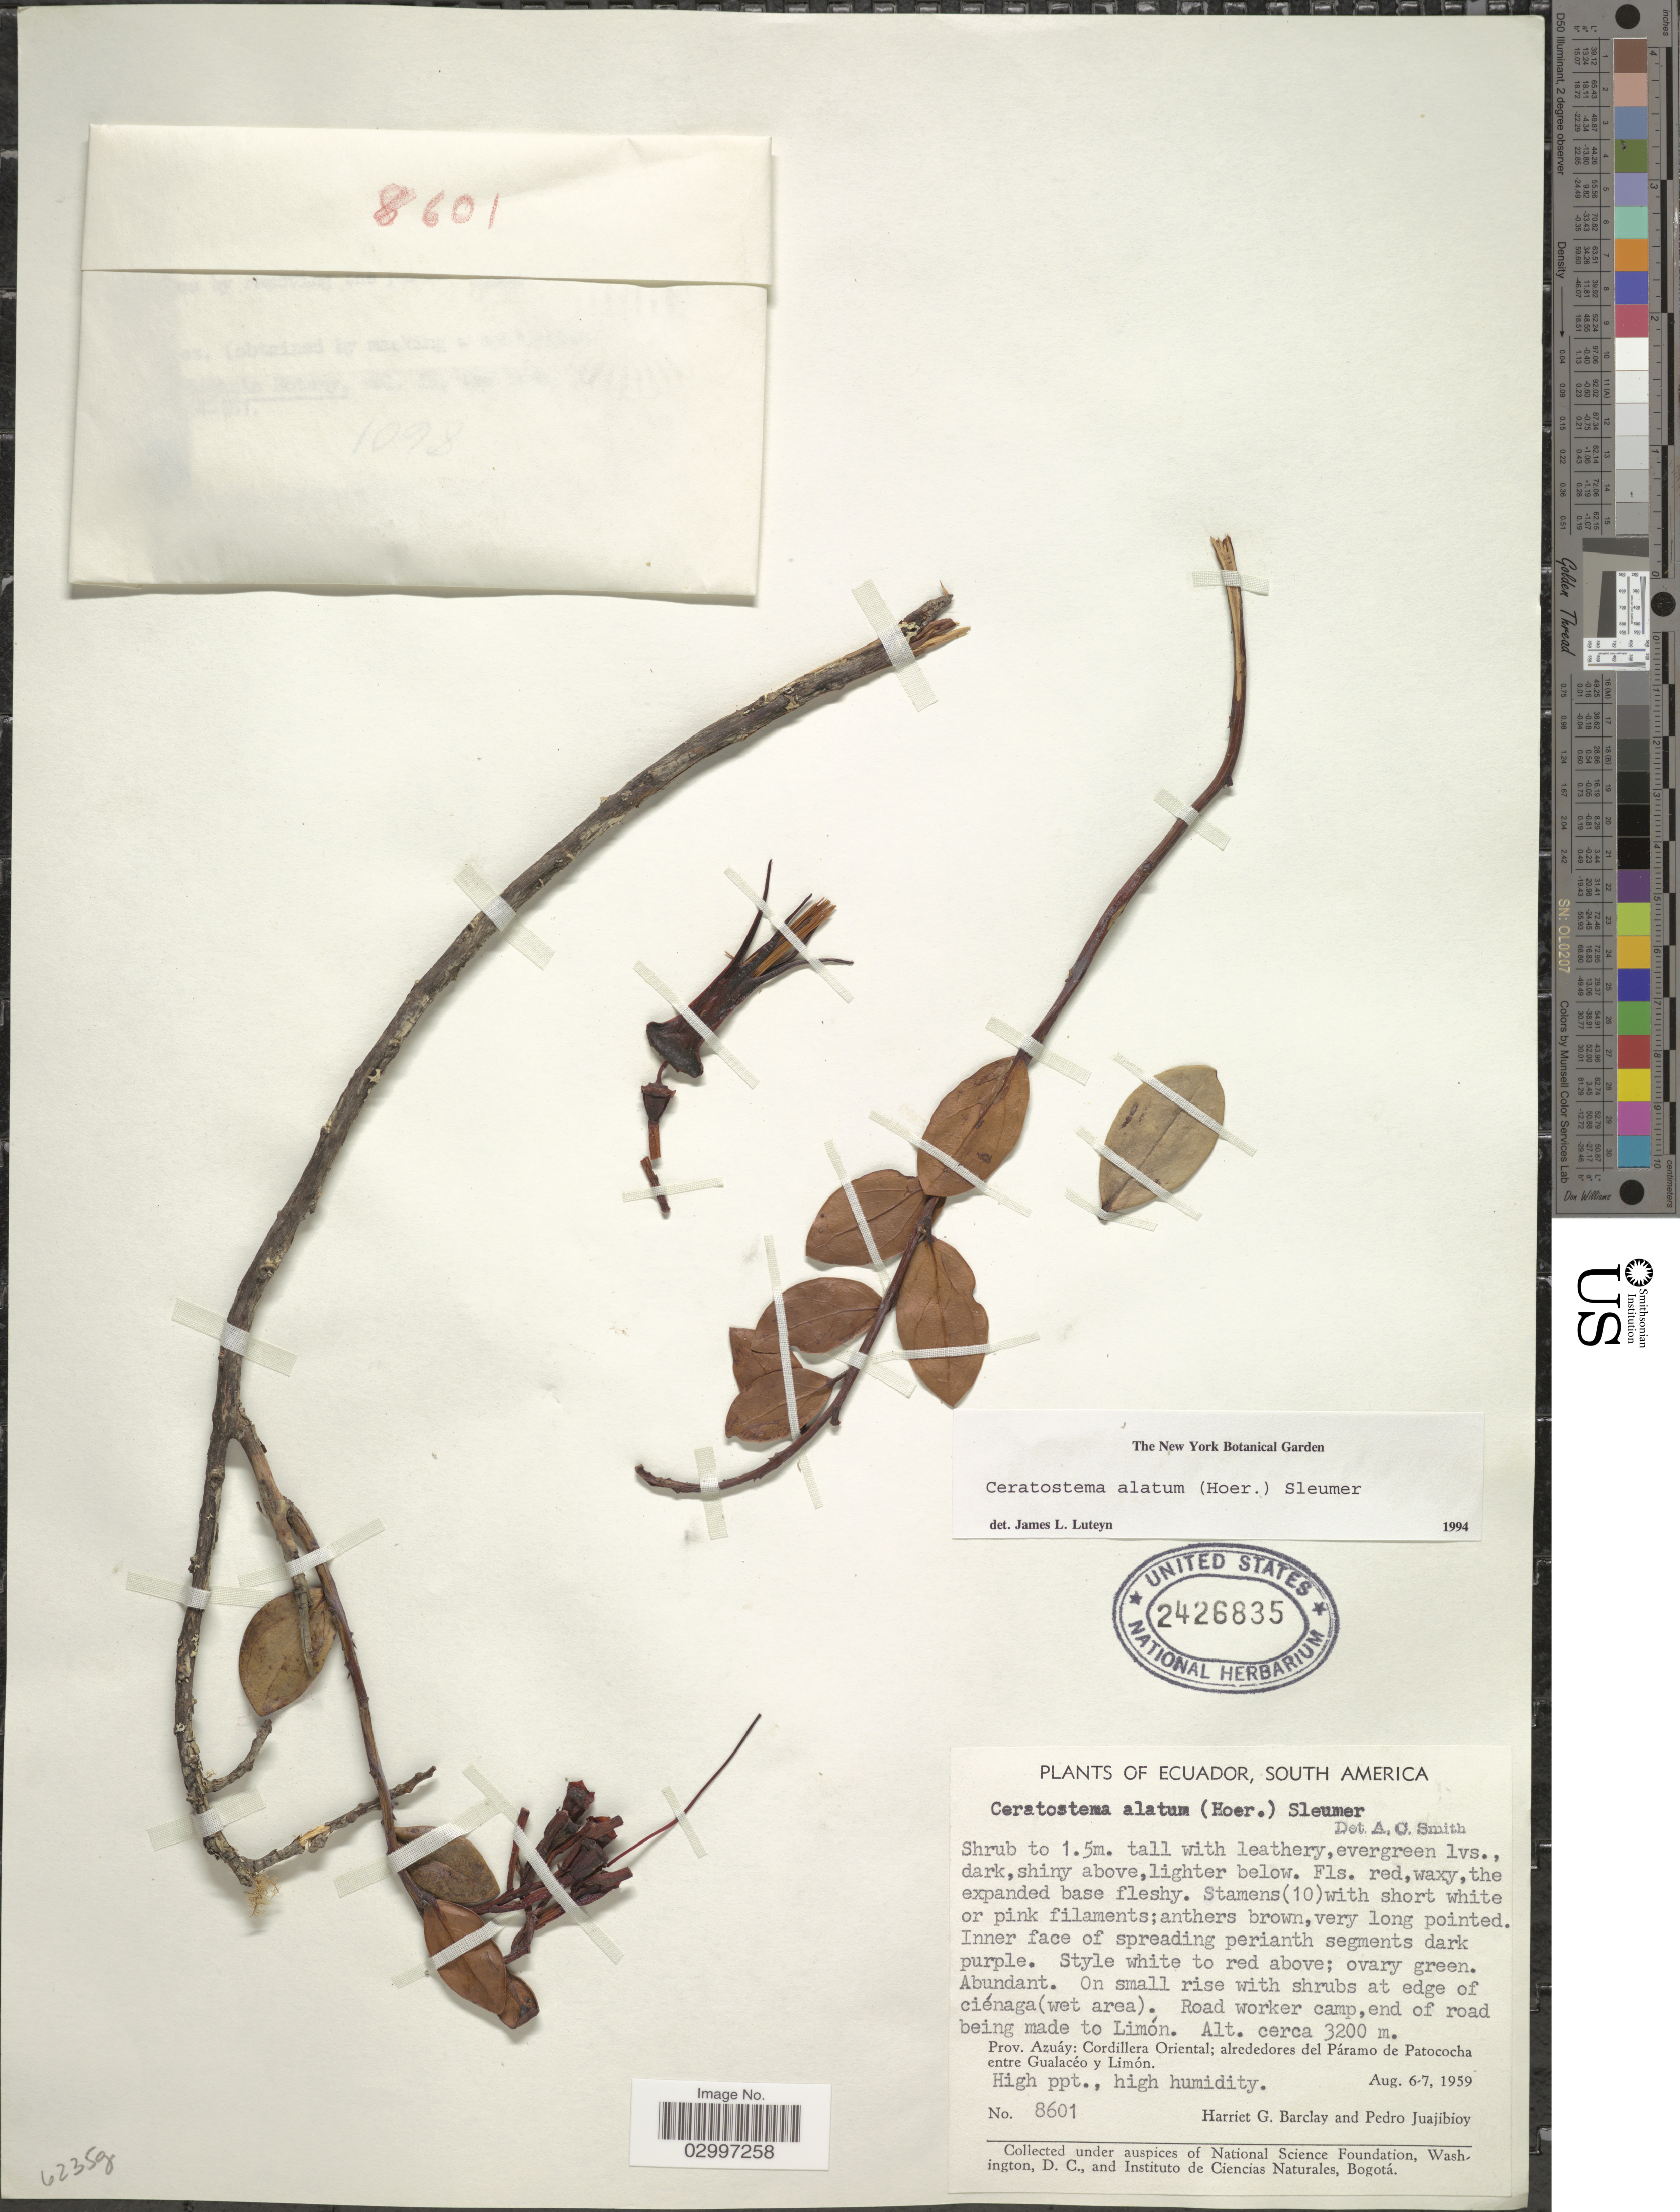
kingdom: Plantae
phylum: Tracheophyta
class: Magnoliopsida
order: Ericales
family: Ericaceae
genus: Ceratostema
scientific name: Ceratostema alatum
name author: (Hoerold) Sleumer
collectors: H. G. Barclay & P. Juajibioy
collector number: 8601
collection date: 1959-08-06/1959-08-07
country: Ecuador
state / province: Azuay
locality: Road worker camp, end of road being made to Limón, Cordillera Oriental, alrededores del Páramo de Patococha entre Gualacéo y Limón.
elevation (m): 3200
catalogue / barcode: US 2426835